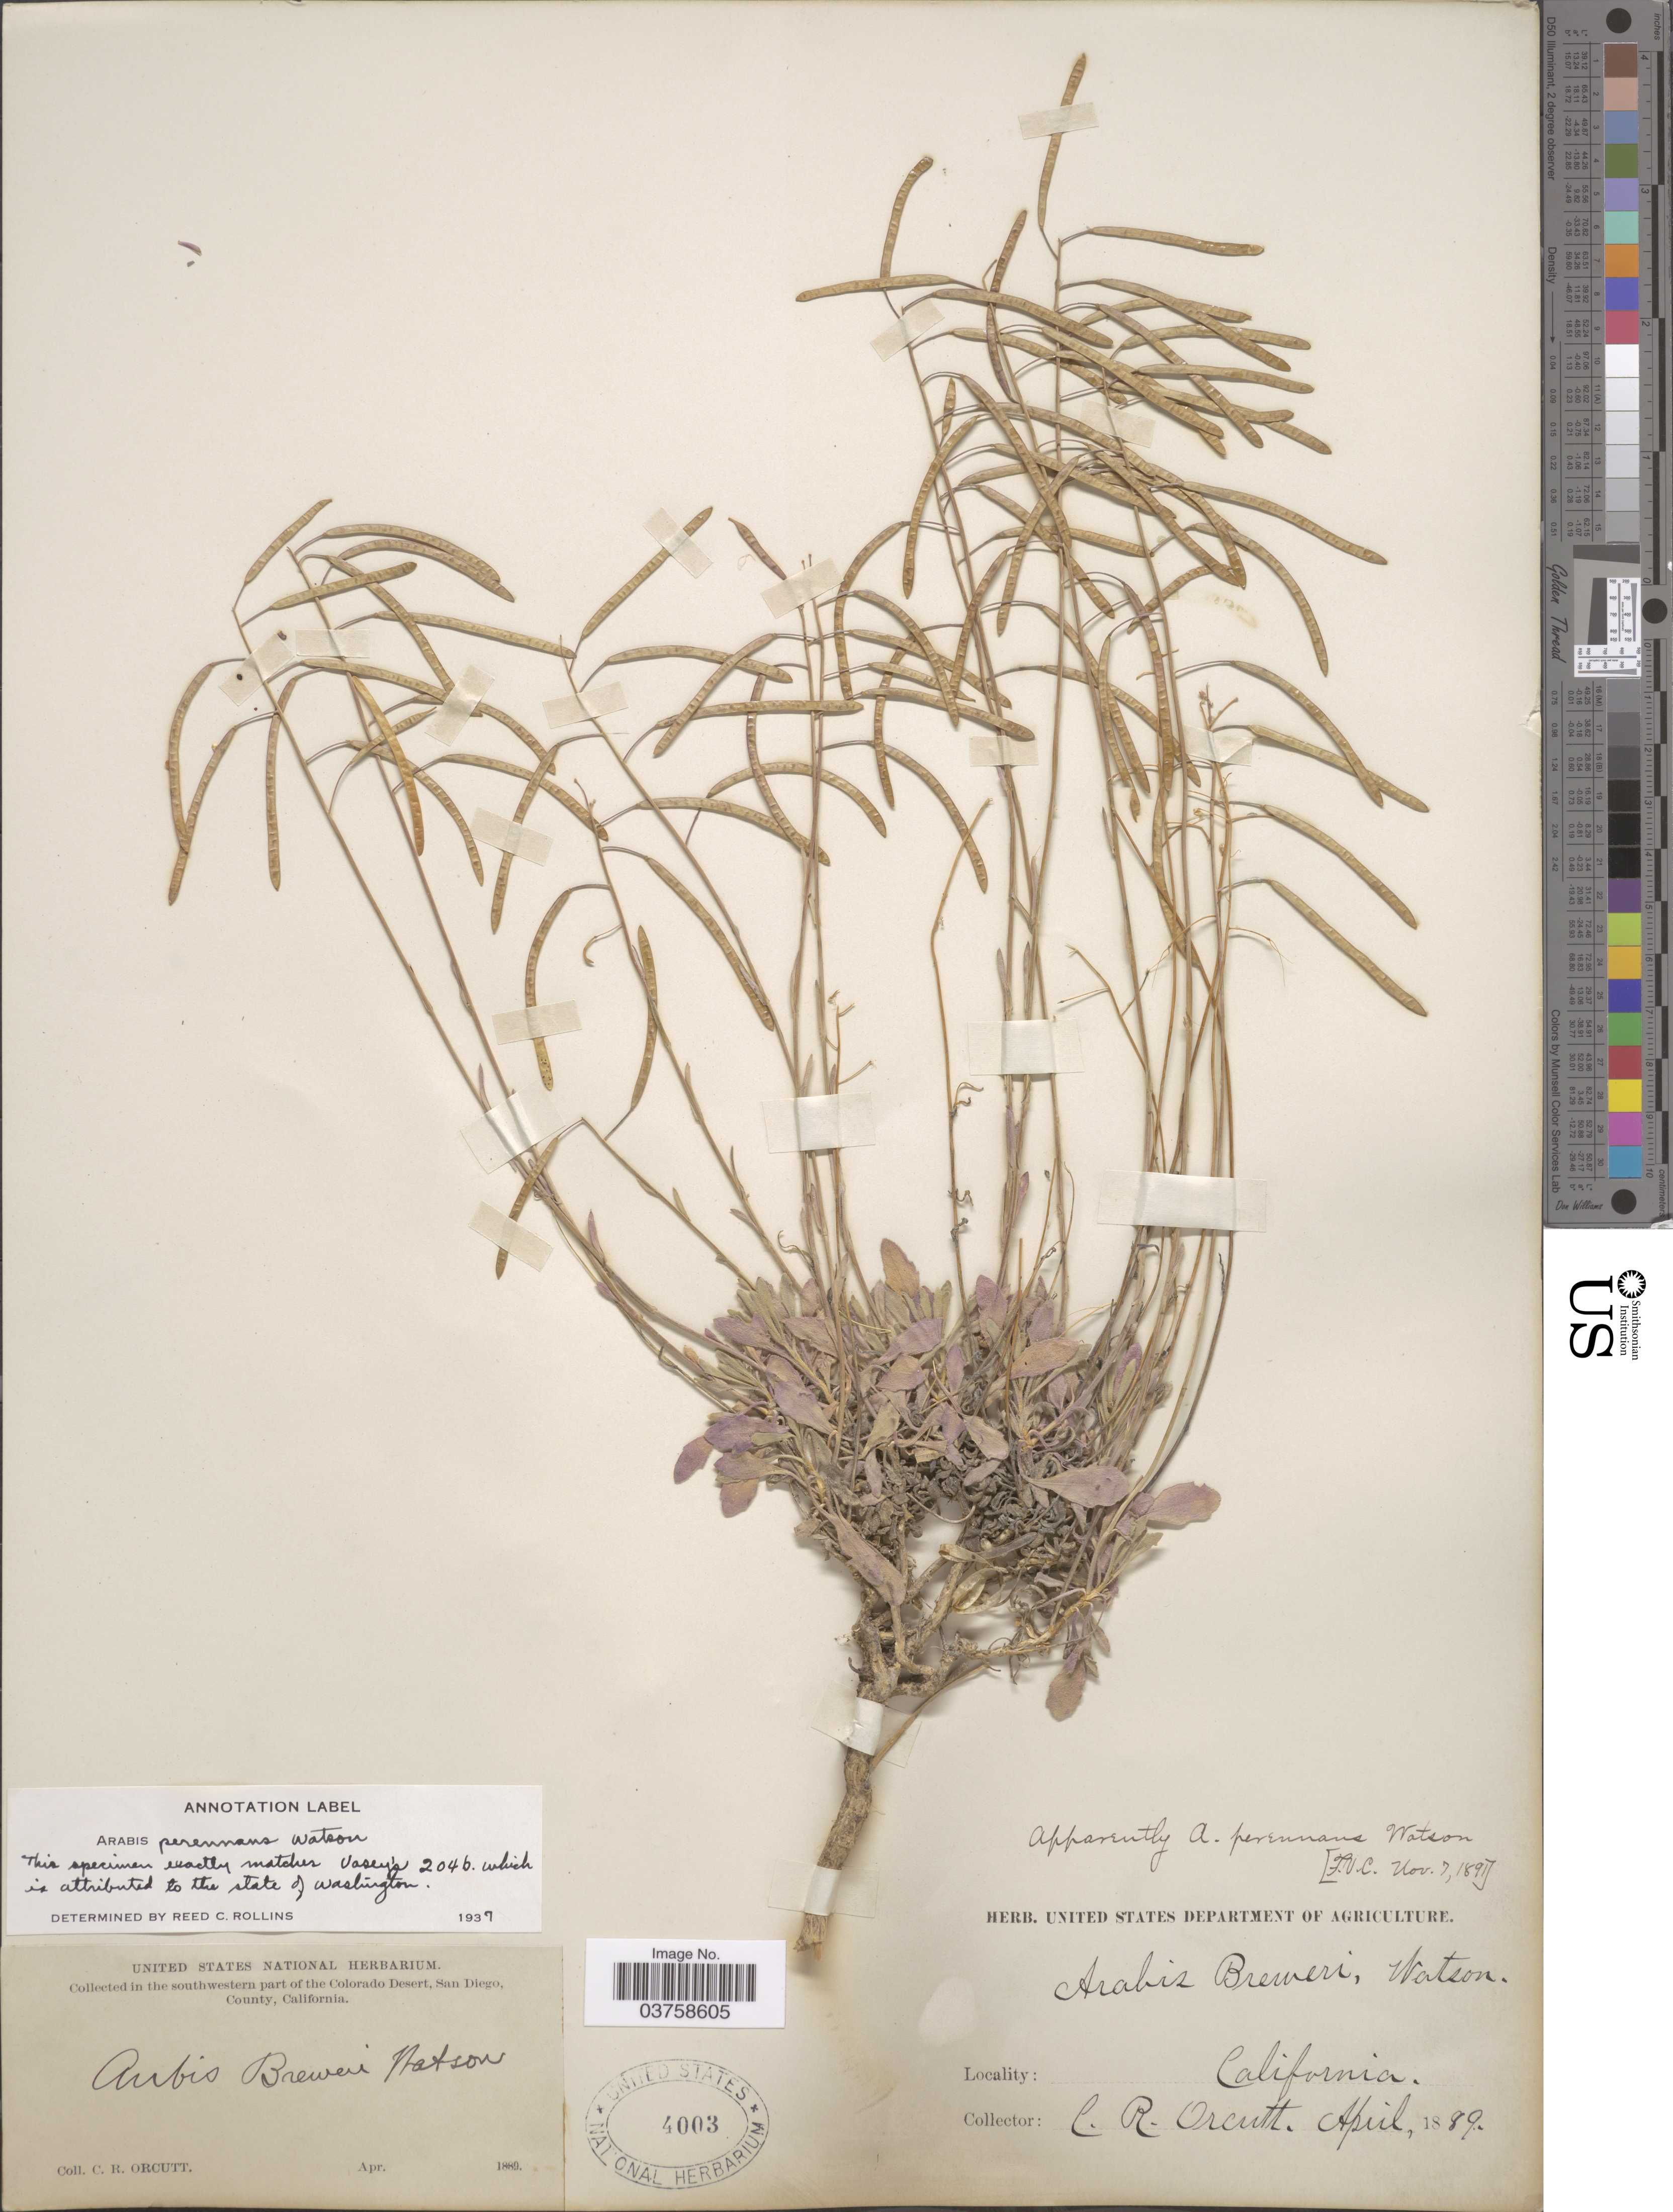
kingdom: Plantae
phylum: Tracheophyta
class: Magnoliopsida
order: Brassicales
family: Brassicaceae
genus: Arabis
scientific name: Arabis perennans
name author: S. Watson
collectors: C. R. Orcutt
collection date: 1889-04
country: United States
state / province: California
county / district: San Diego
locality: Southwestern part of the Colorado Desert, San Diego, County.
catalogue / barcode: US 4003